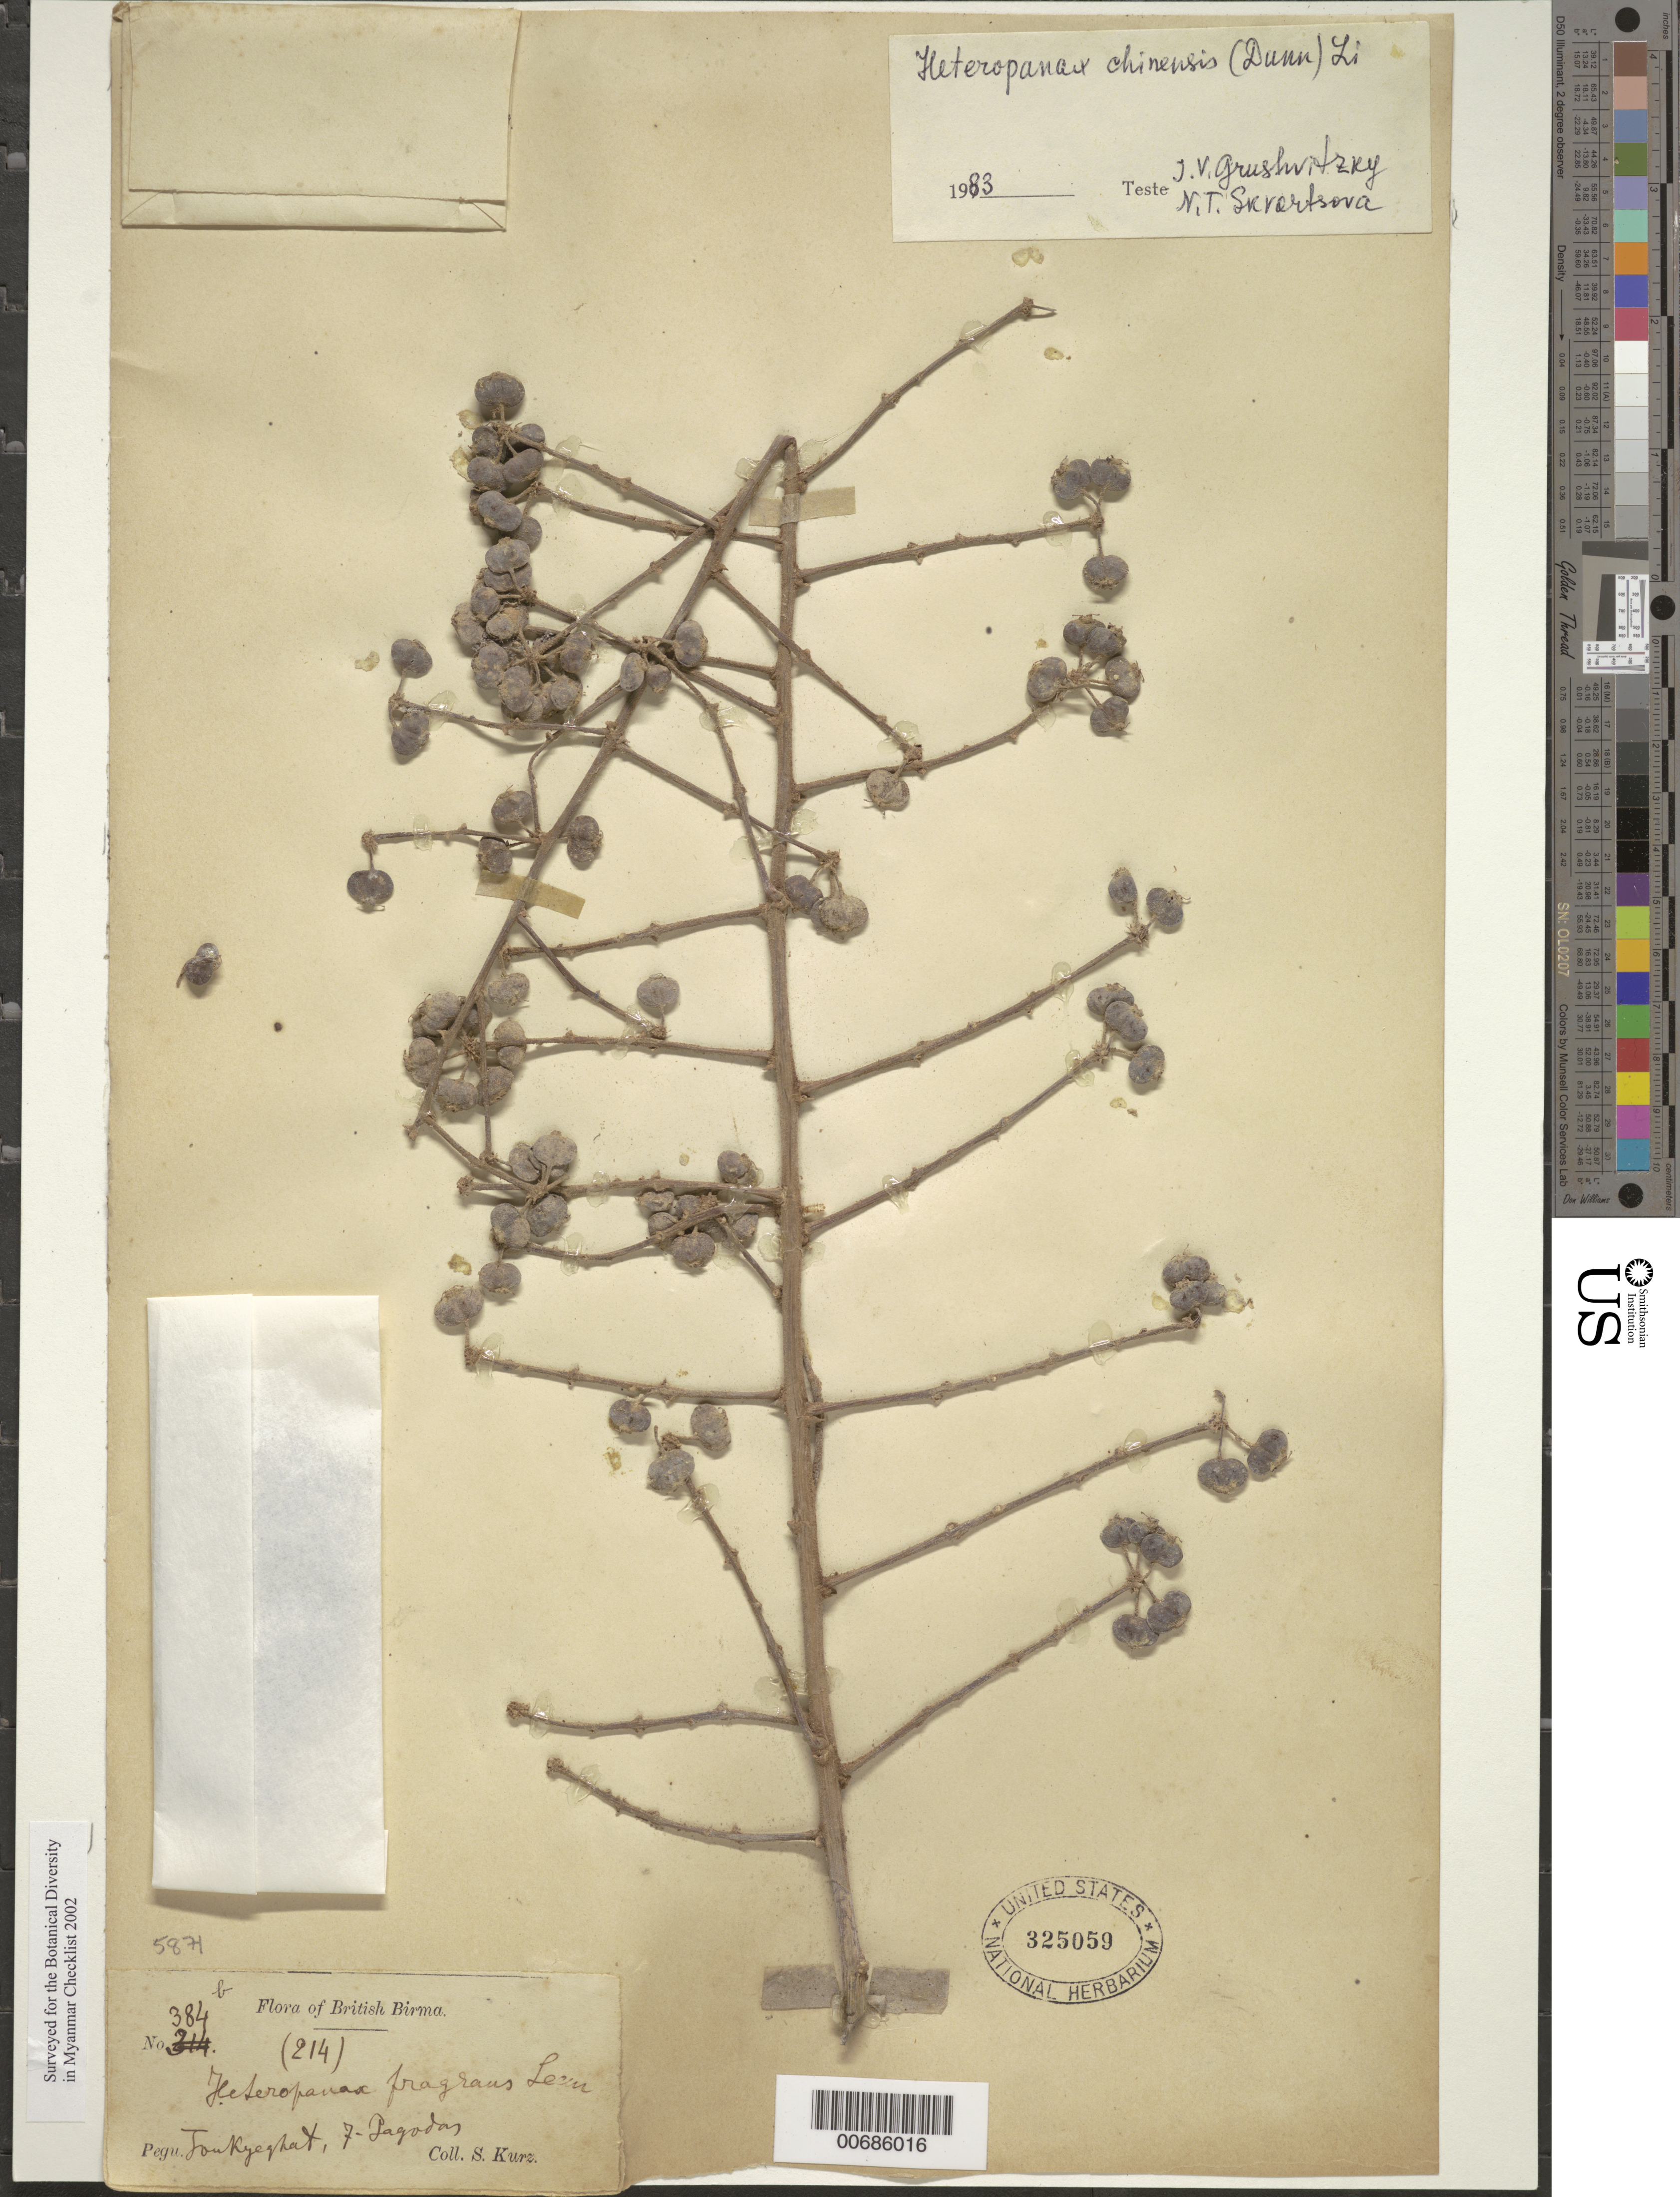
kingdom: Plantae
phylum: Tracheophyta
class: Magnoliopsida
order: Apiales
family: Araliaceae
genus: Heteropanax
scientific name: Heteropanax fragrans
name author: (Roxb.) Seem.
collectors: S. Kurz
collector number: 384b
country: Myanmar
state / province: Pegu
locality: Toukyeghat, 7-Pagodas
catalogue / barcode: US 325059